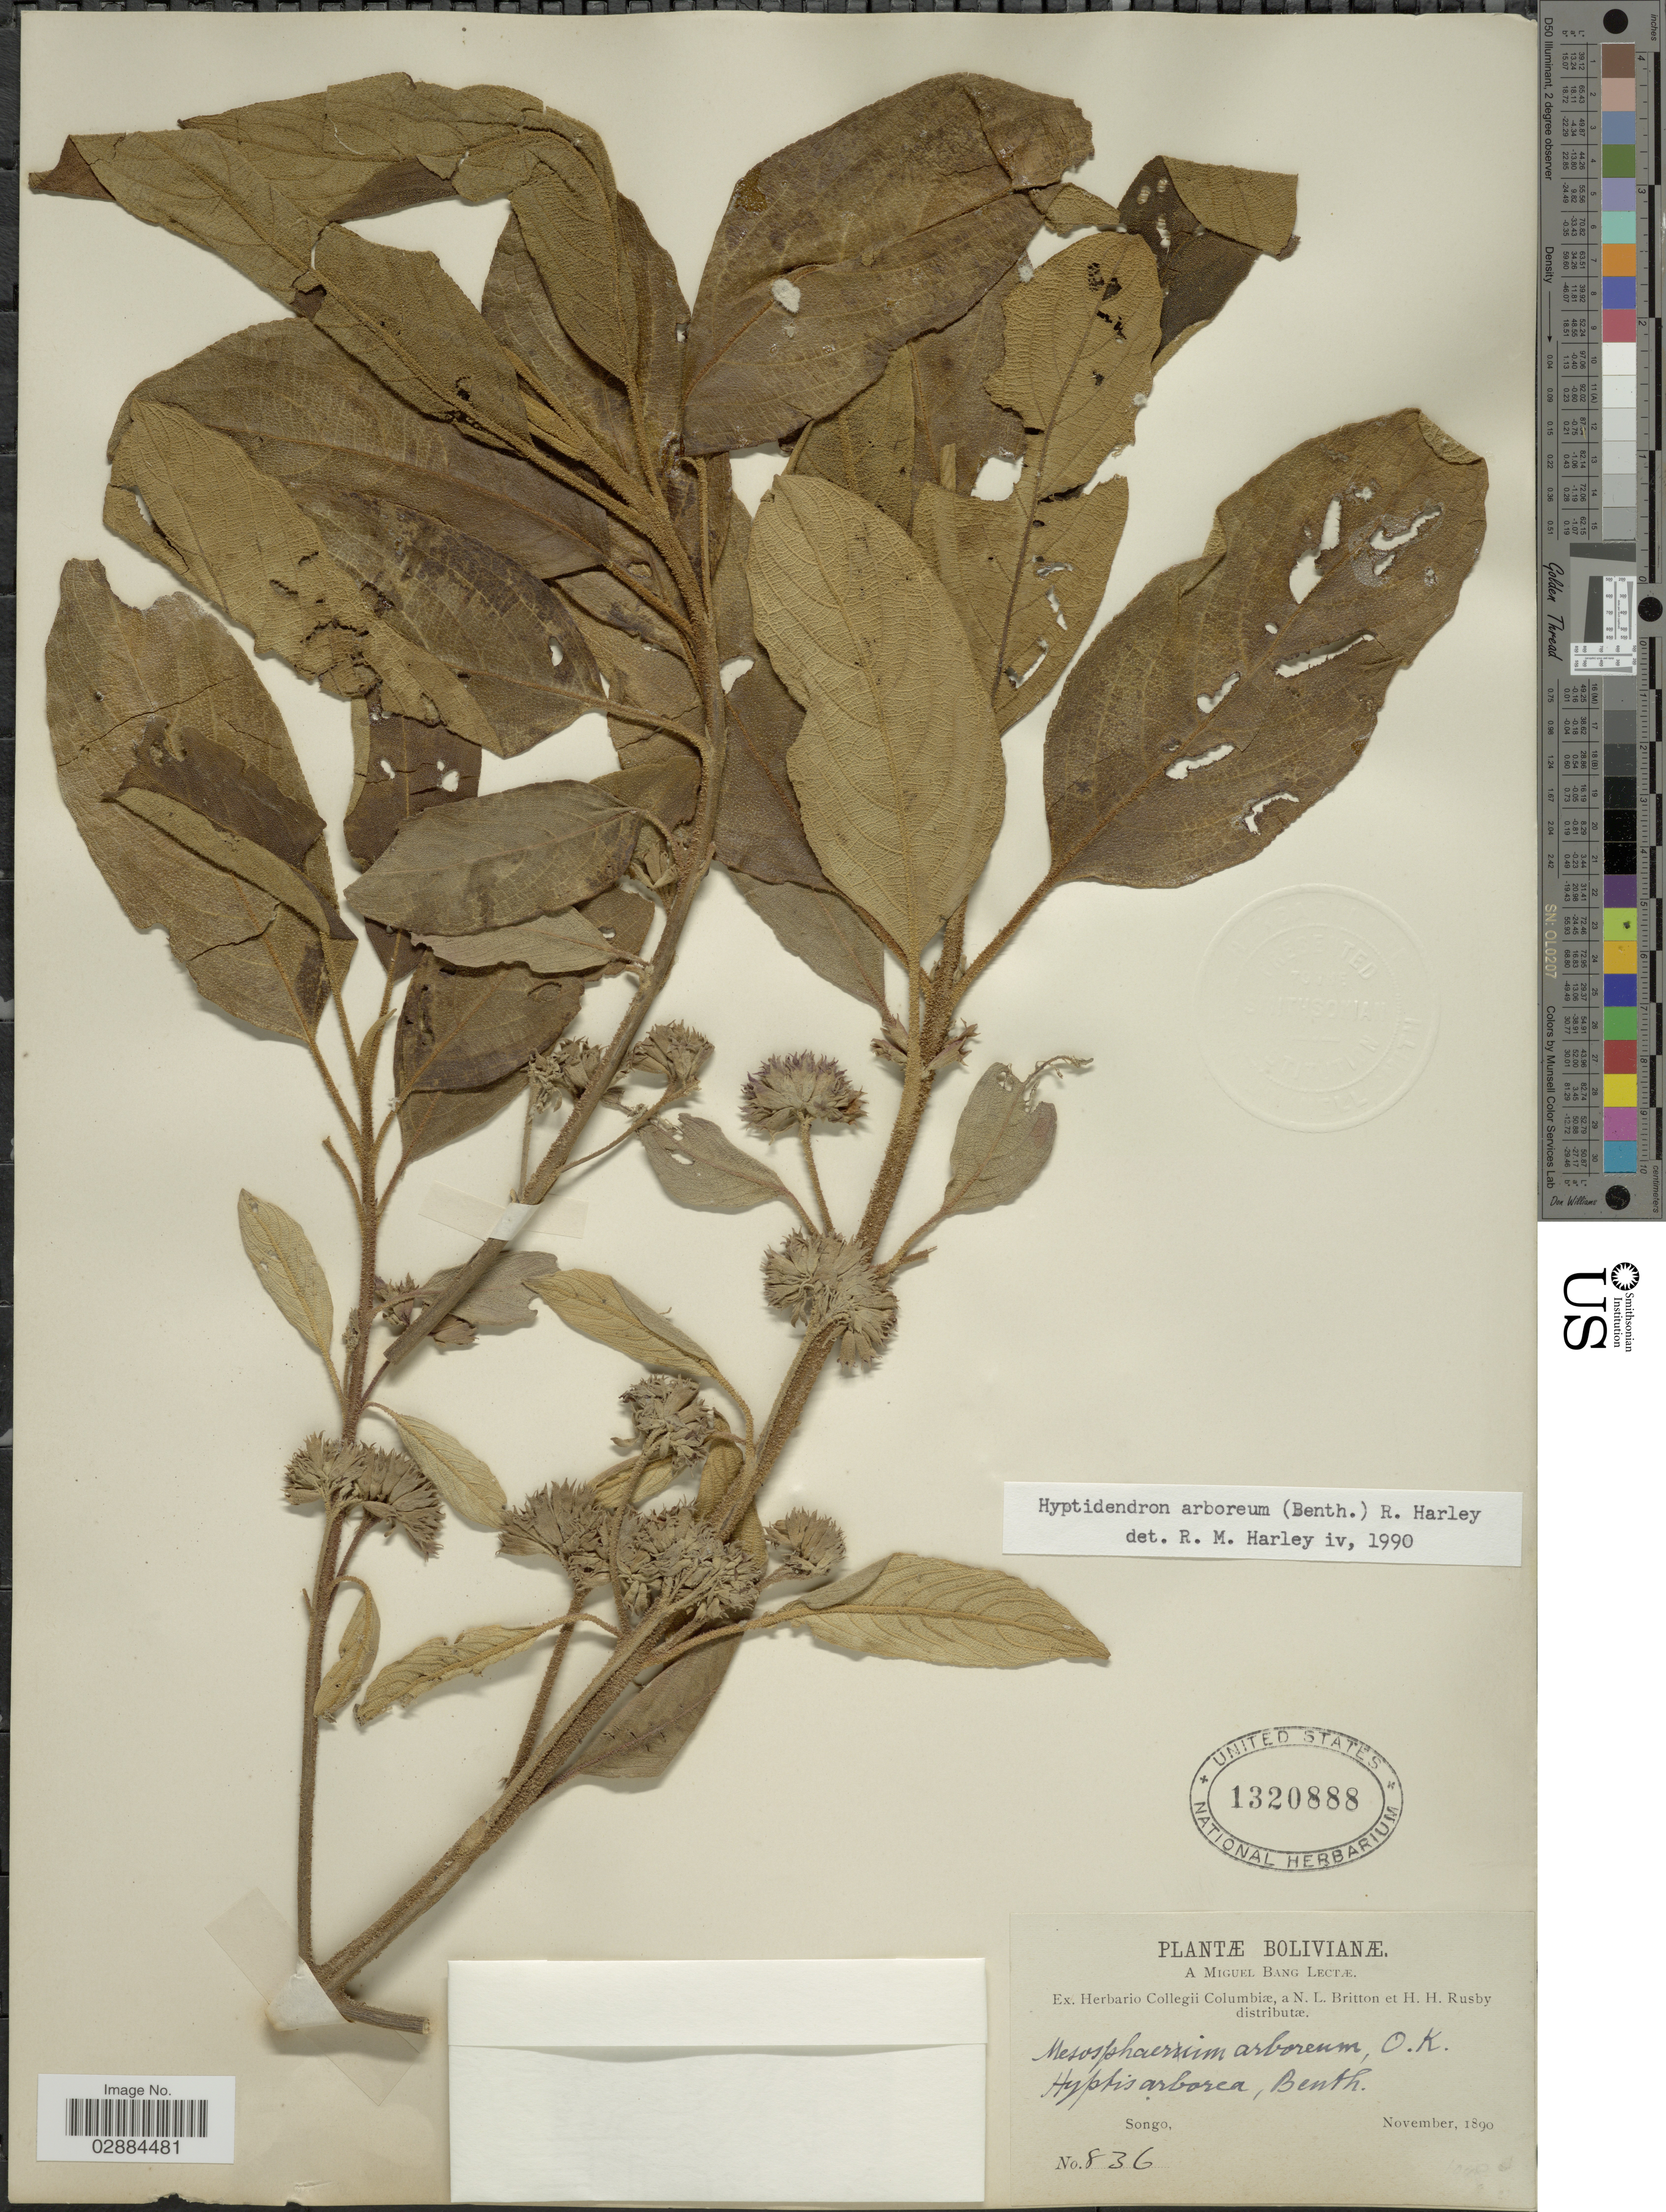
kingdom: Plantae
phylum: Tracheophyta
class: Magnoliopsida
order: Lamiales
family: Lamiaceae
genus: Hyptidendron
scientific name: Hyptidendron arboreum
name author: (Benth.) Harley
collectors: M. Bang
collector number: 836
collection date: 1890-11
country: Bolivia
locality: Songo.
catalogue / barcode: US 1320888